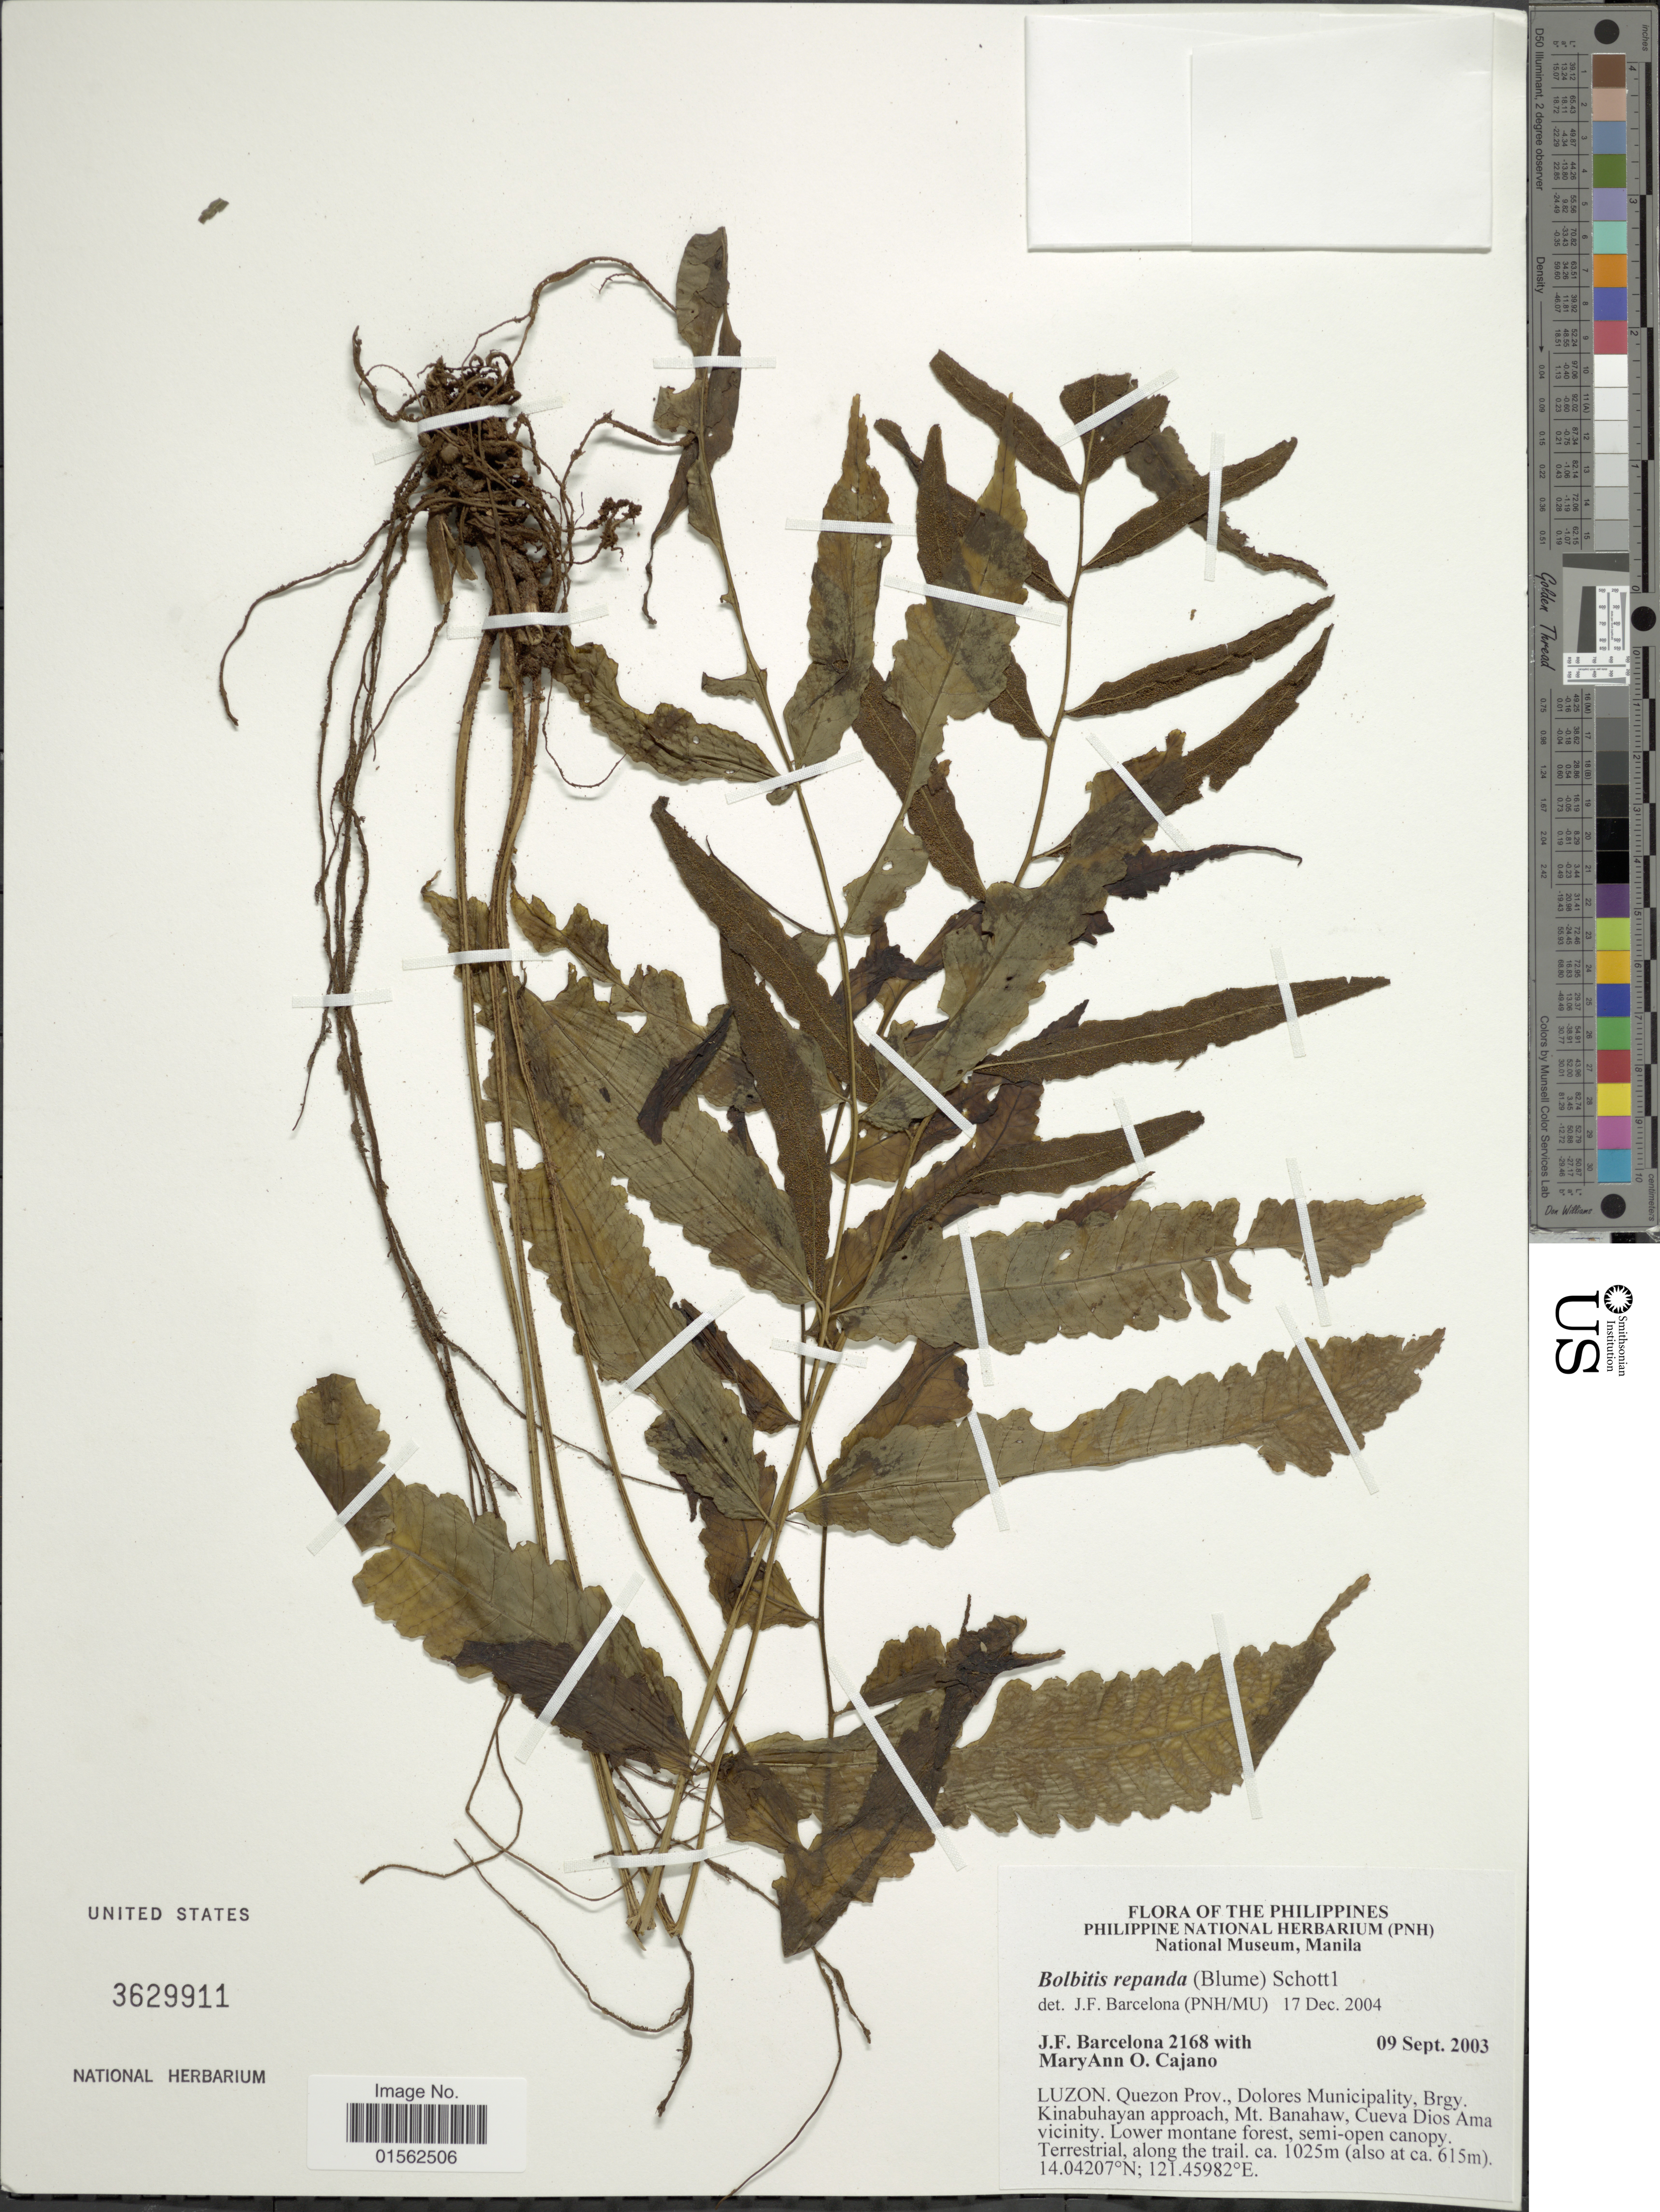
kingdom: Plantae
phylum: Tracheophyta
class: Polypodiopsida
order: Polypodiales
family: Dryopteridaceae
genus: Bolbitis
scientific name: Bolbitis repanda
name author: (Blume) Schott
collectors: J. F. Barcelona & M. Cajano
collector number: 2168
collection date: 2003-09-09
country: Philippines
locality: Philippines, Luzon, Quezon Prov. Dolores Municipality, Brgy, Kinabuhayan approach, Mt. Banahaw, Cueva Dios Ama vicinity, lower montane forest, semi-open canopy, terrestrial, along the trail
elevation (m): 615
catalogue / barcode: US 3629911